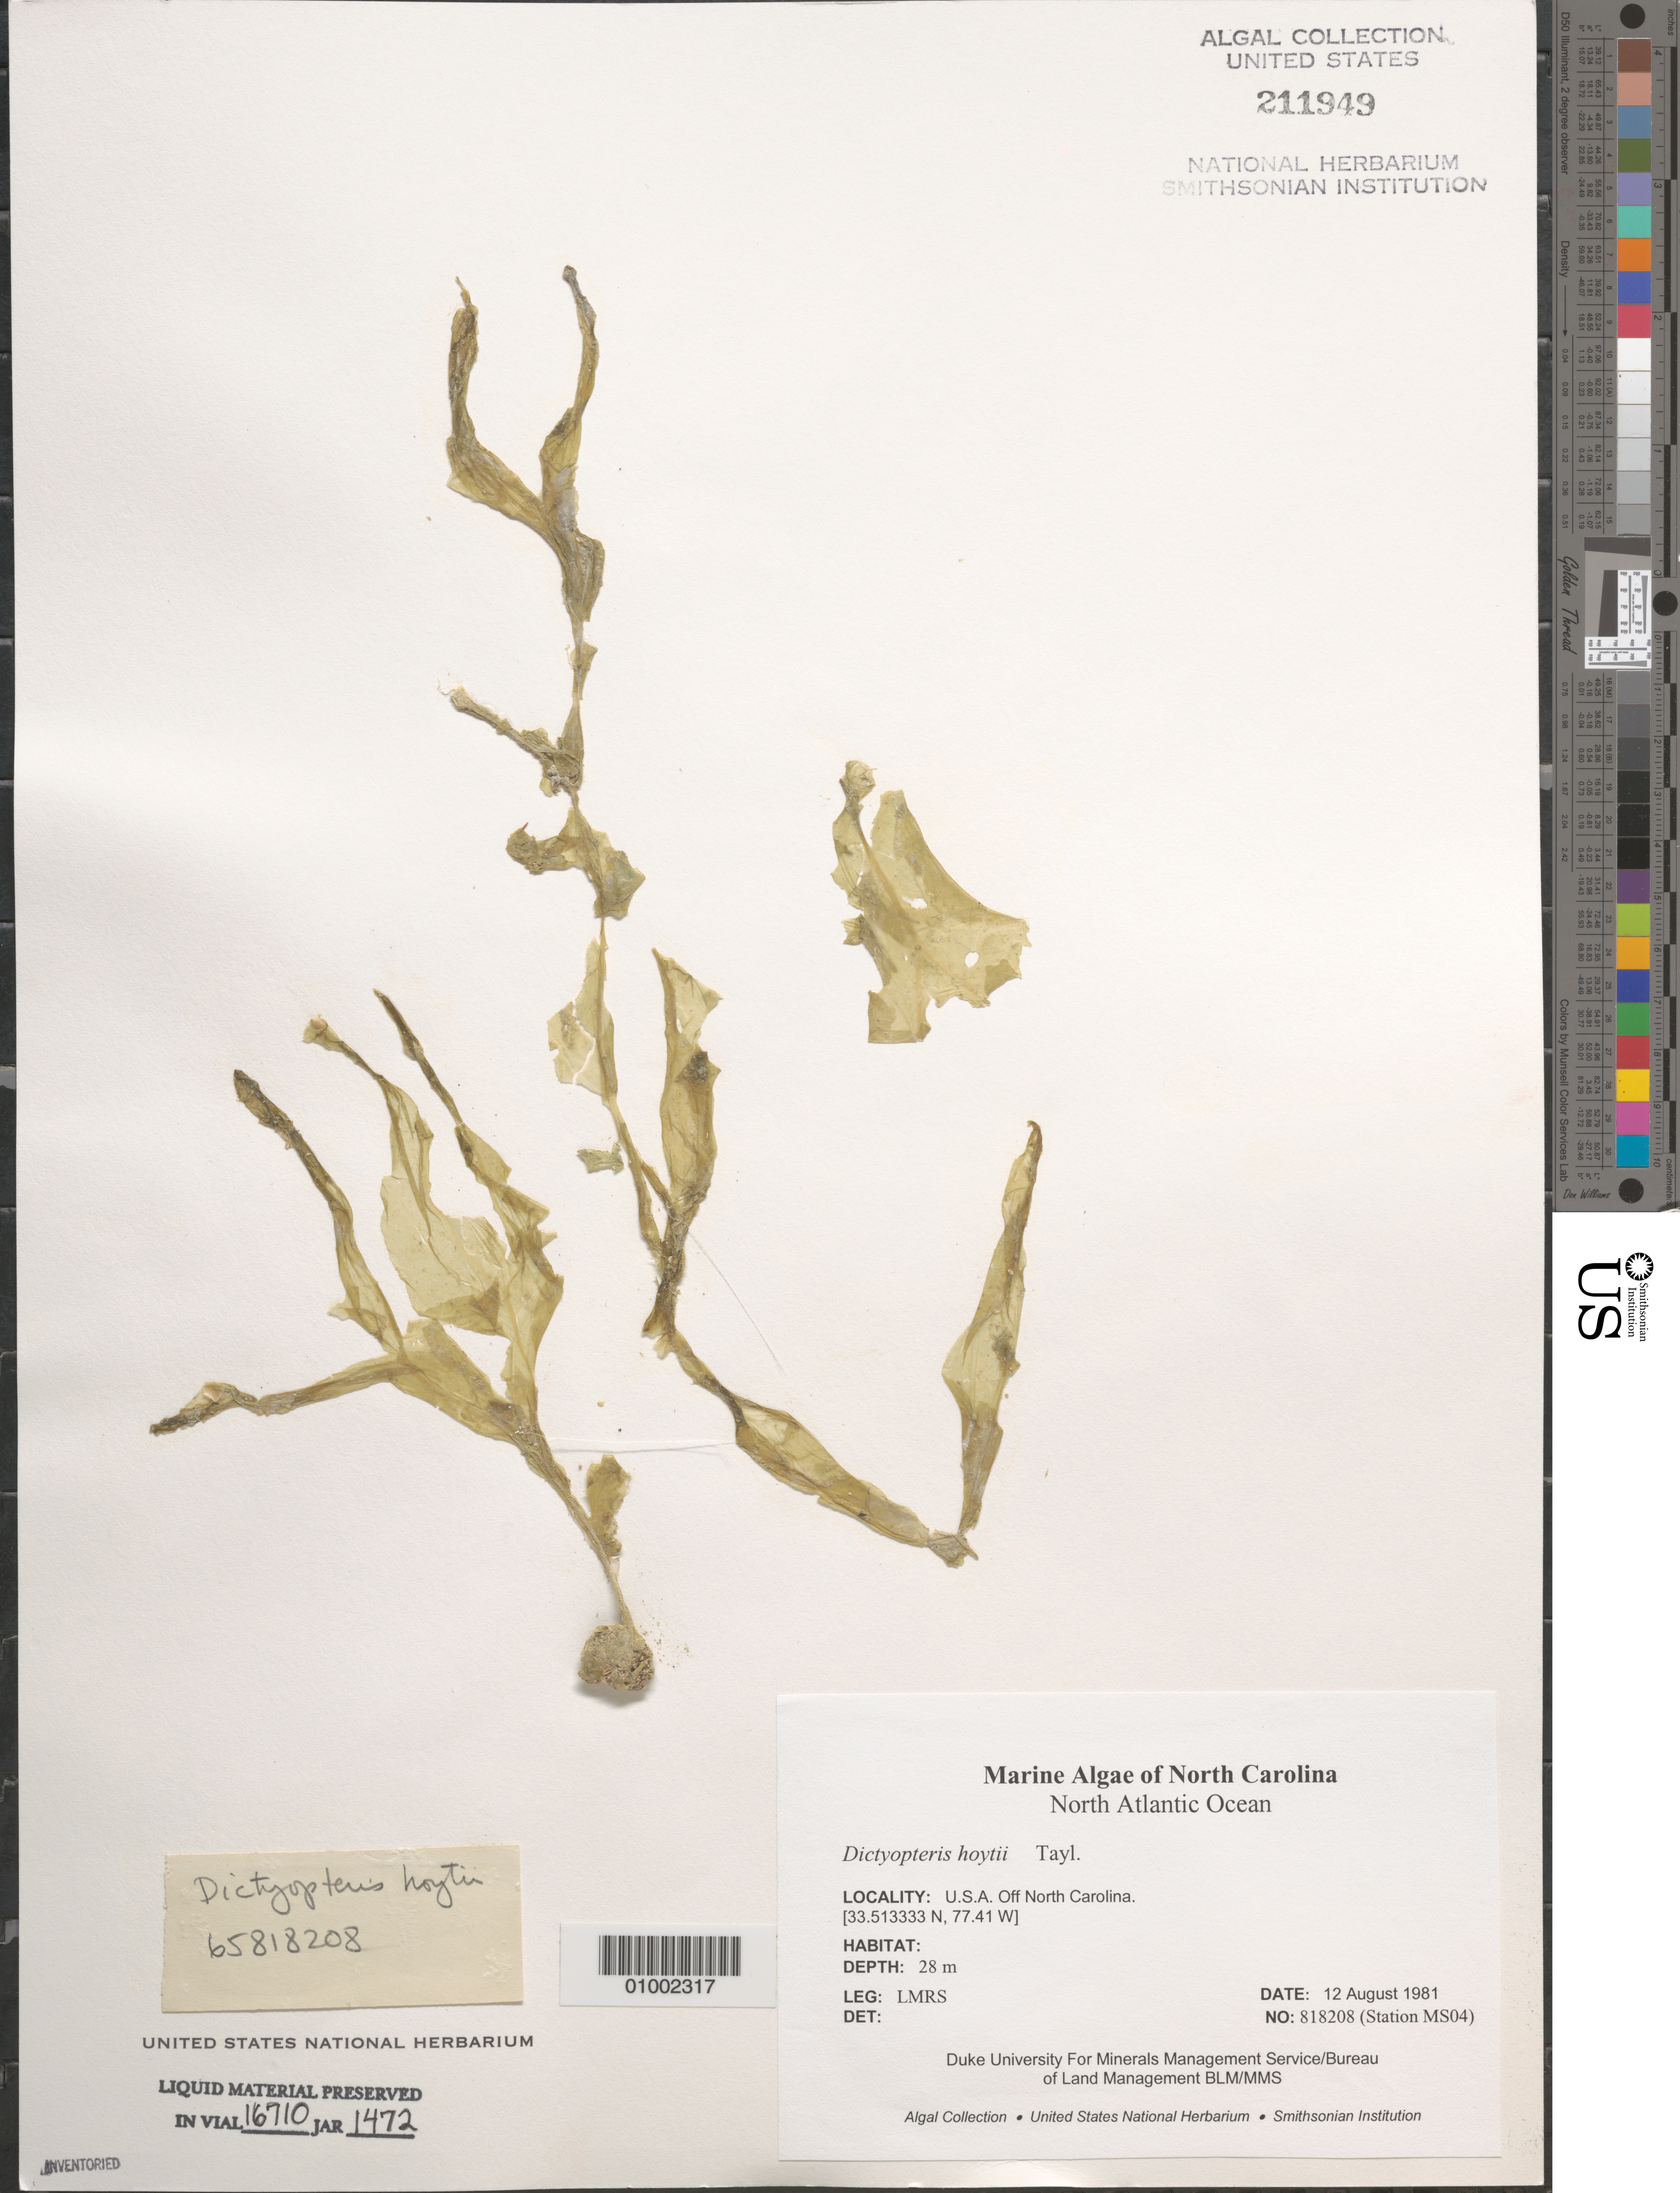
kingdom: Chromista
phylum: Ochrophyta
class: Phaeophyceae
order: Dictyotales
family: Dictyotaceae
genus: Dictyopteris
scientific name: Dictyopteris hoytii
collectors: LMRS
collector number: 818208 (Station MS04)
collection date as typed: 12 Aug 1981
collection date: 1981-08-12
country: United States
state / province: North Carolina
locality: North Atlantic Ocean off North Carolina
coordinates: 33.513333 N, 77.41 W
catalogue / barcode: US 211949